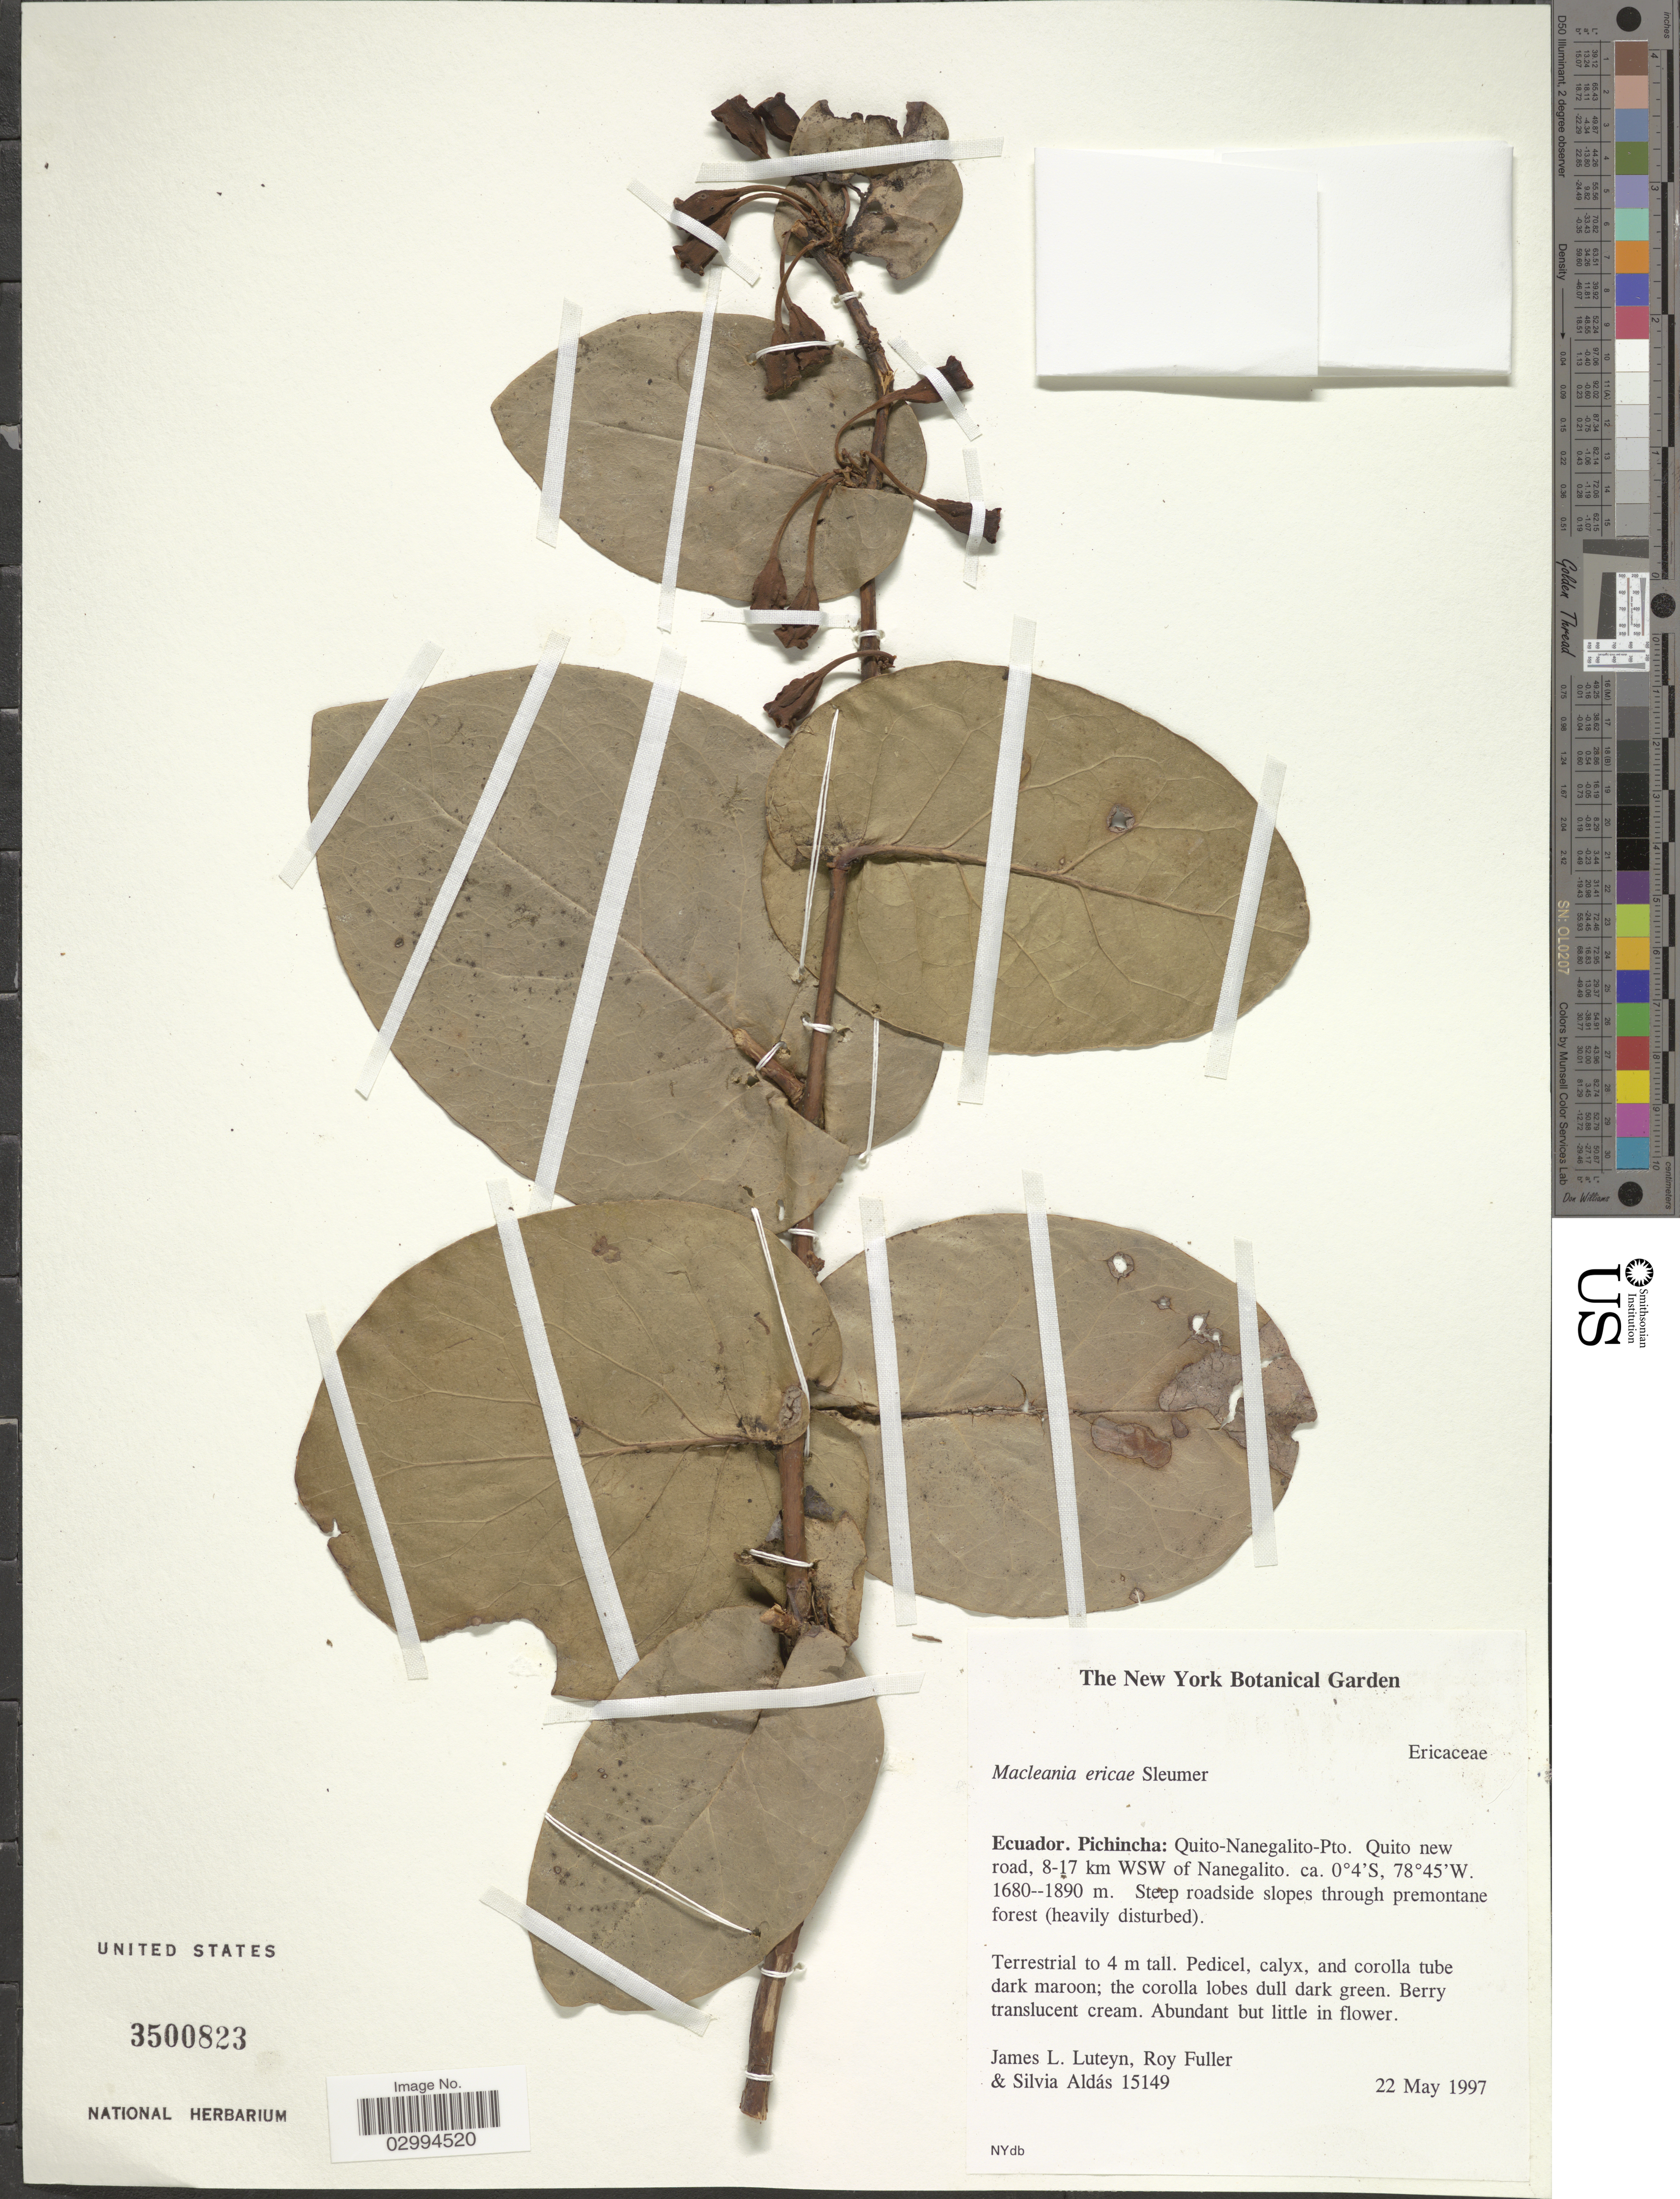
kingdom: Plantae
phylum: Tracheophyta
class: Magnoliopsida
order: Ericales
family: Ericaceae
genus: Macleania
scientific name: Macleania ericae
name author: Sleumer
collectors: J. L. Luteyn, R. Fuller & S. Aldás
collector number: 15149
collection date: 1997-05-22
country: Ecuador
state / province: Pichincha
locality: Quito-Nanegalito-Pto. Quito new road, 8-17 km WSW of Nanegalito.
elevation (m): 1680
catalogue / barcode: US 3500823